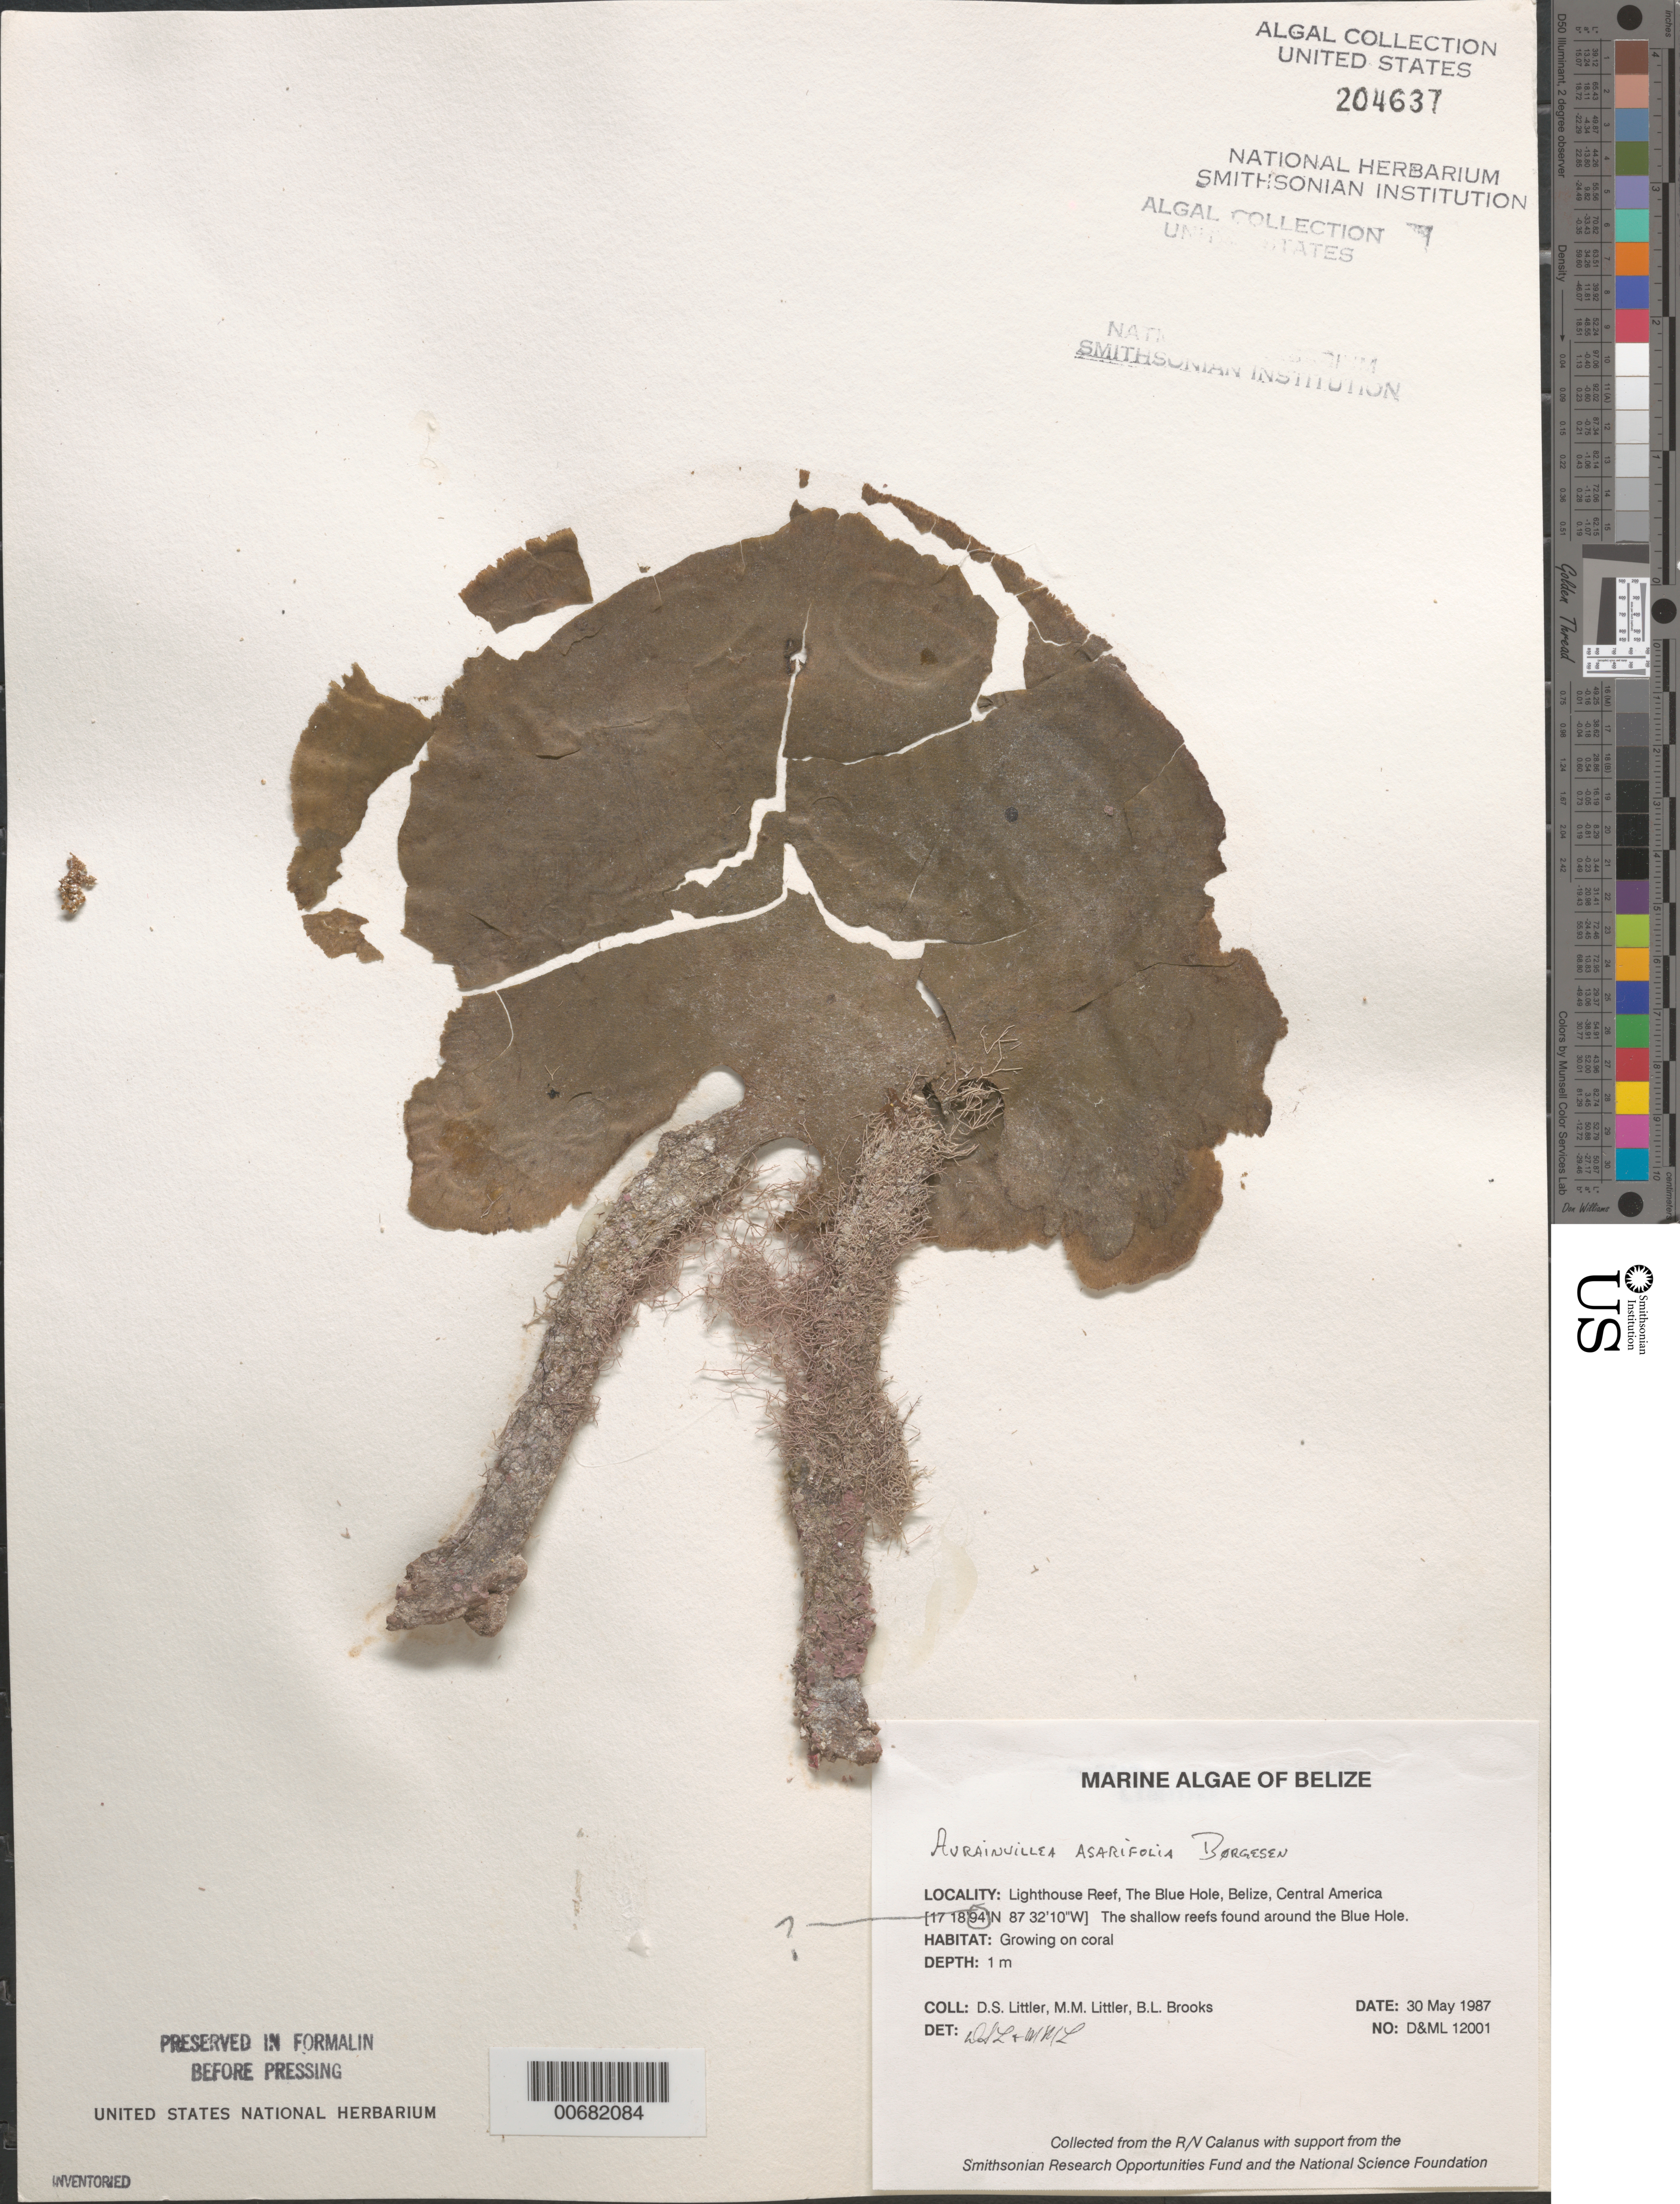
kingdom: Plantae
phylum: Chlorophyta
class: Ulvophyceae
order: Bryopsidales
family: Dichotomosiphonaceae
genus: Avrainvillea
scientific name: Avrainvillea asarifolia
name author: Børgesen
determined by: Littler, D. S.; Littler, M. M.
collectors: D. S. Littler, M. M. Littler & B. Brooks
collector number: D&ML 12001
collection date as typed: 30 May 1987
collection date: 1987-05-30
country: Belize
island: Lighthouse Reef Atoll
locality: The Blue Hole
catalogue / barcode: US 204637